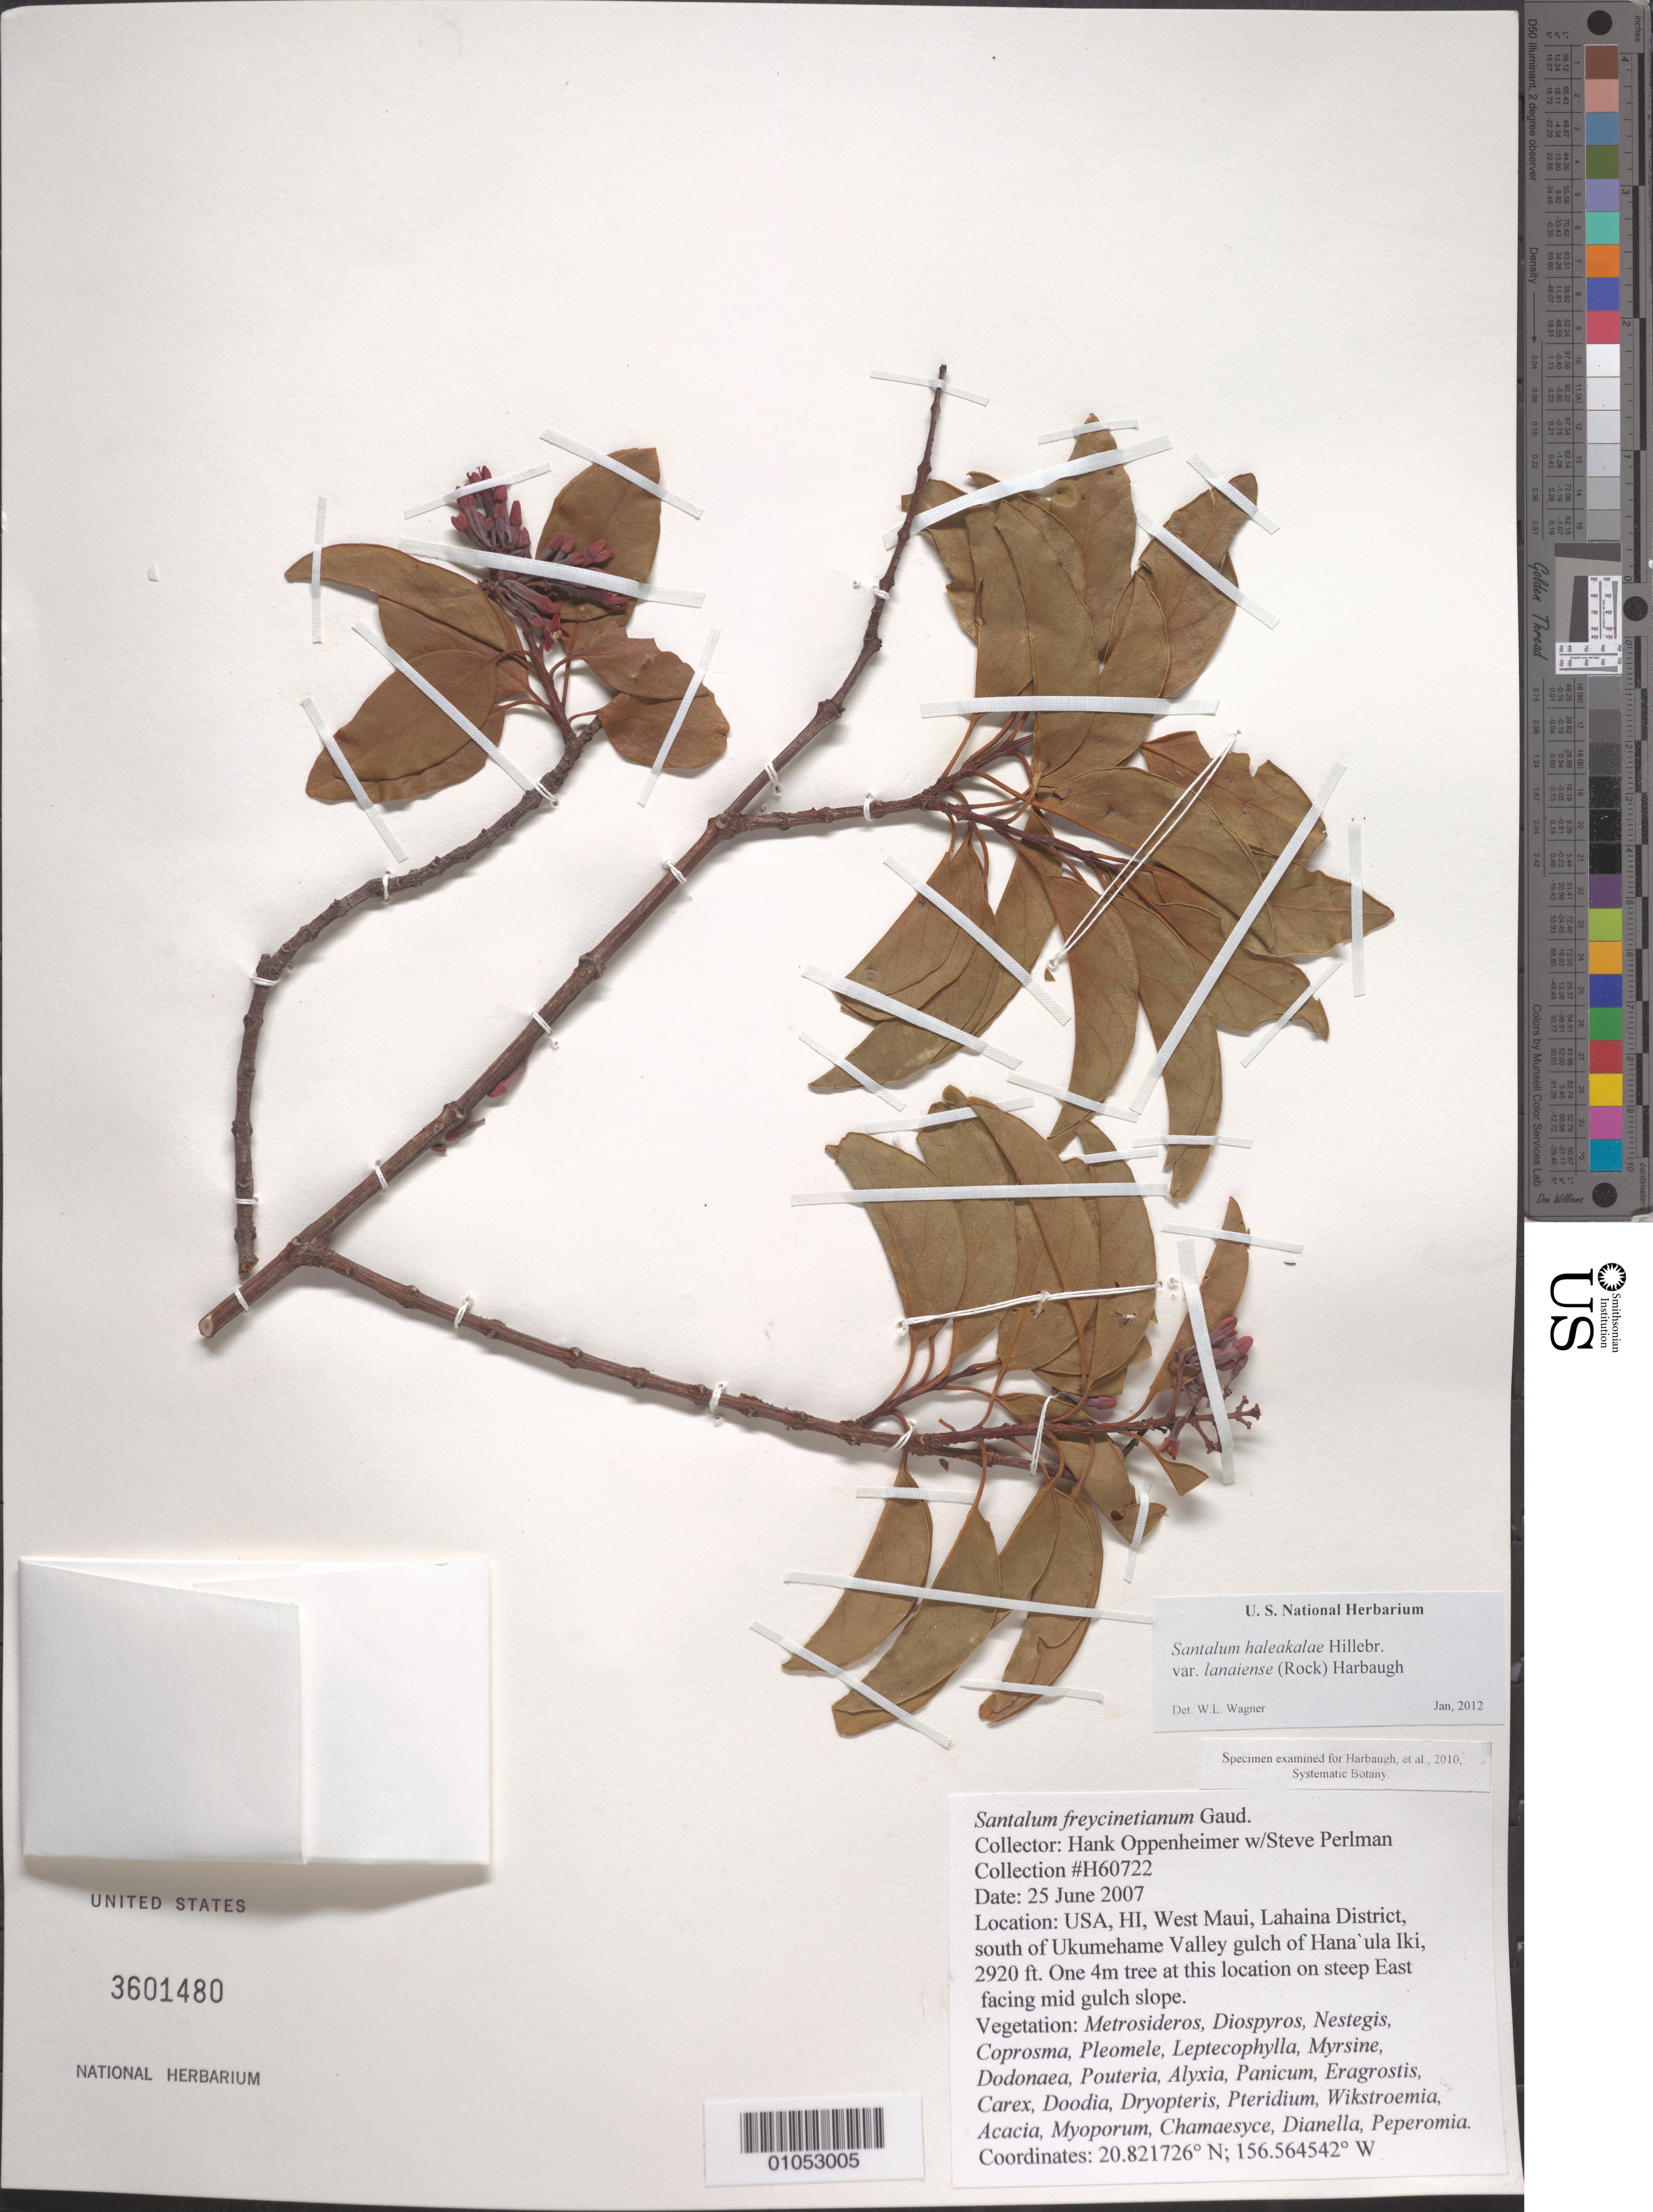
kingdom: Plantae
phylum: Tracheophyta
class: Magnoliopsida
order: Santalales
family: Santalaceae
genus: Santalum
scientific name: Santalum haleakalae var. lanaiense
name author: (Rock) Harbaugh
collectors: H. L. Oppenheimer & S. P. Perlman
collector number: H60722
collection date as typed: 25 Jun 2007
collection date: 2007-06-25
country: United States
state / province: Hawaii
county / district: Maui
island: Maui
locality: West Maui, Lahaina District, south of Ukumehame Valley Gulch of Hanaula Iki.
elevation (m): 890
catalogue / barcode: US 3601480